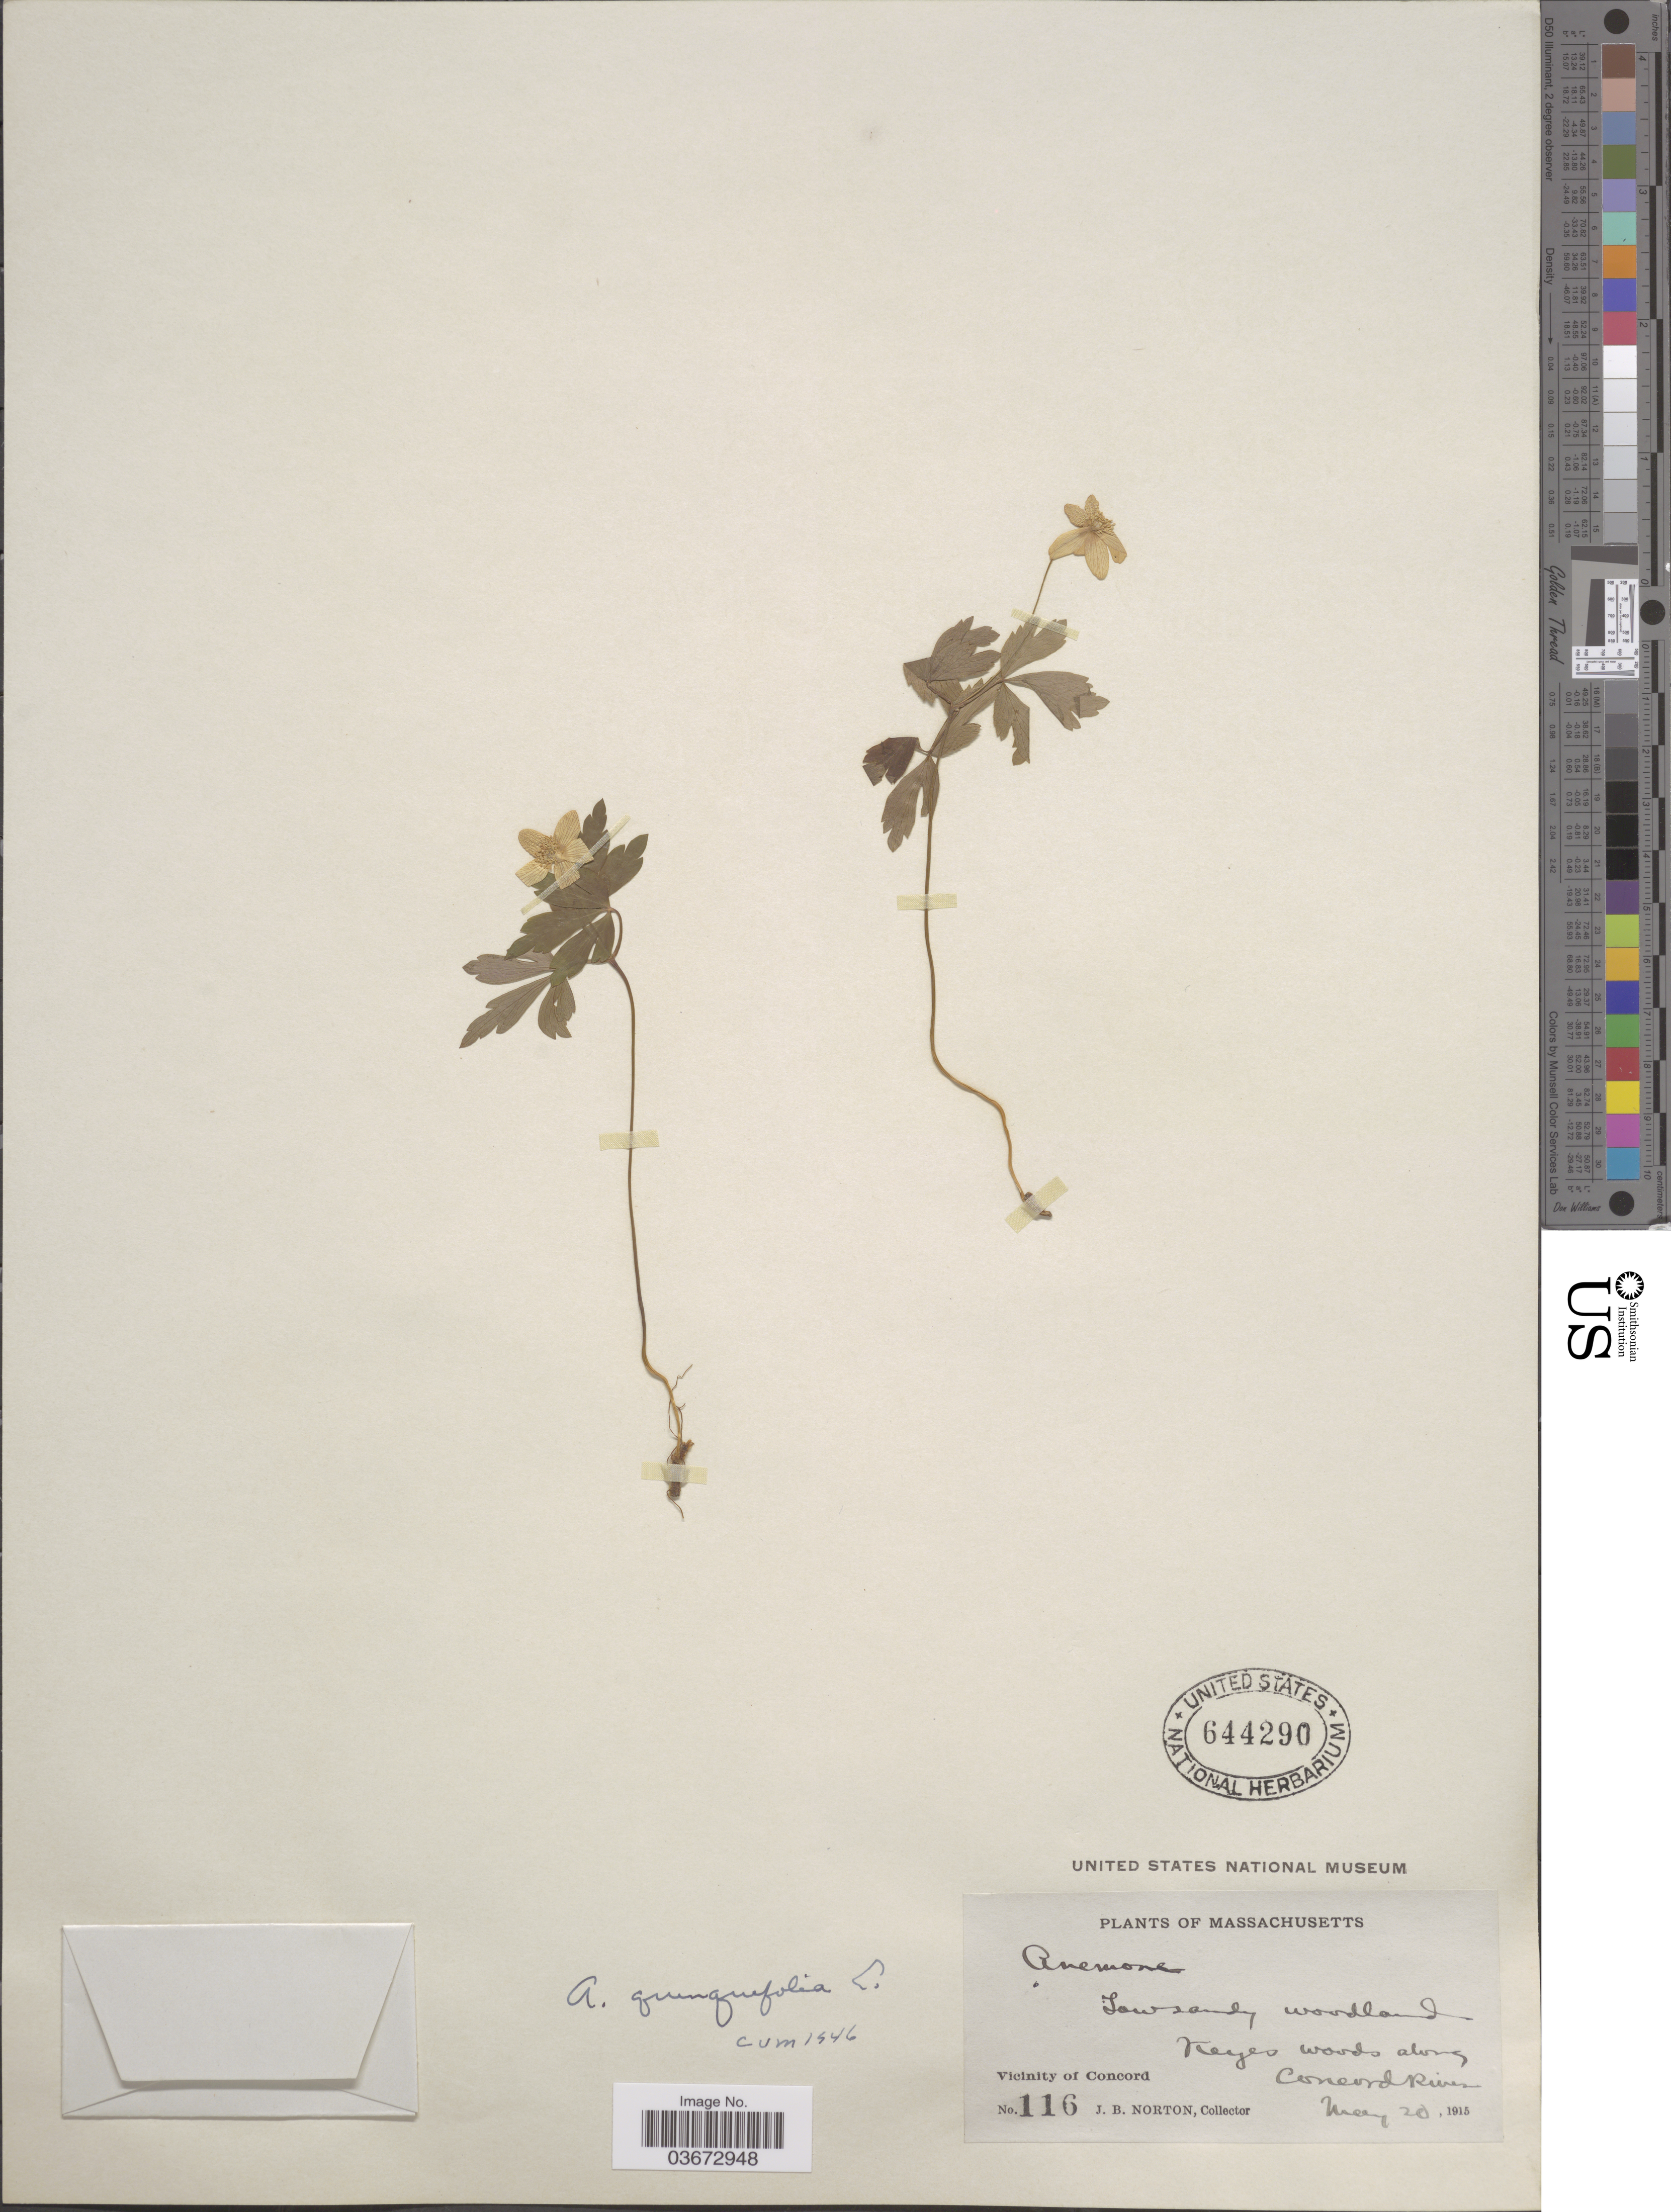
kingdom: Plantae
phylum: Tracheophyta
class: Magnoliopsida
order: Ranunculales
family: Ranunculaceae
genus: Anemone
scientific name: Anemone quinquefolia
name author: L.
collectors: J. B. Norton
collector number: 116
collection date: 1915-05-20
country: United States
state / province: Massachusetts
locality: Keyes woods along Concord Rivers. Vicinity of Concord.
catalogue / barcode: US 644290